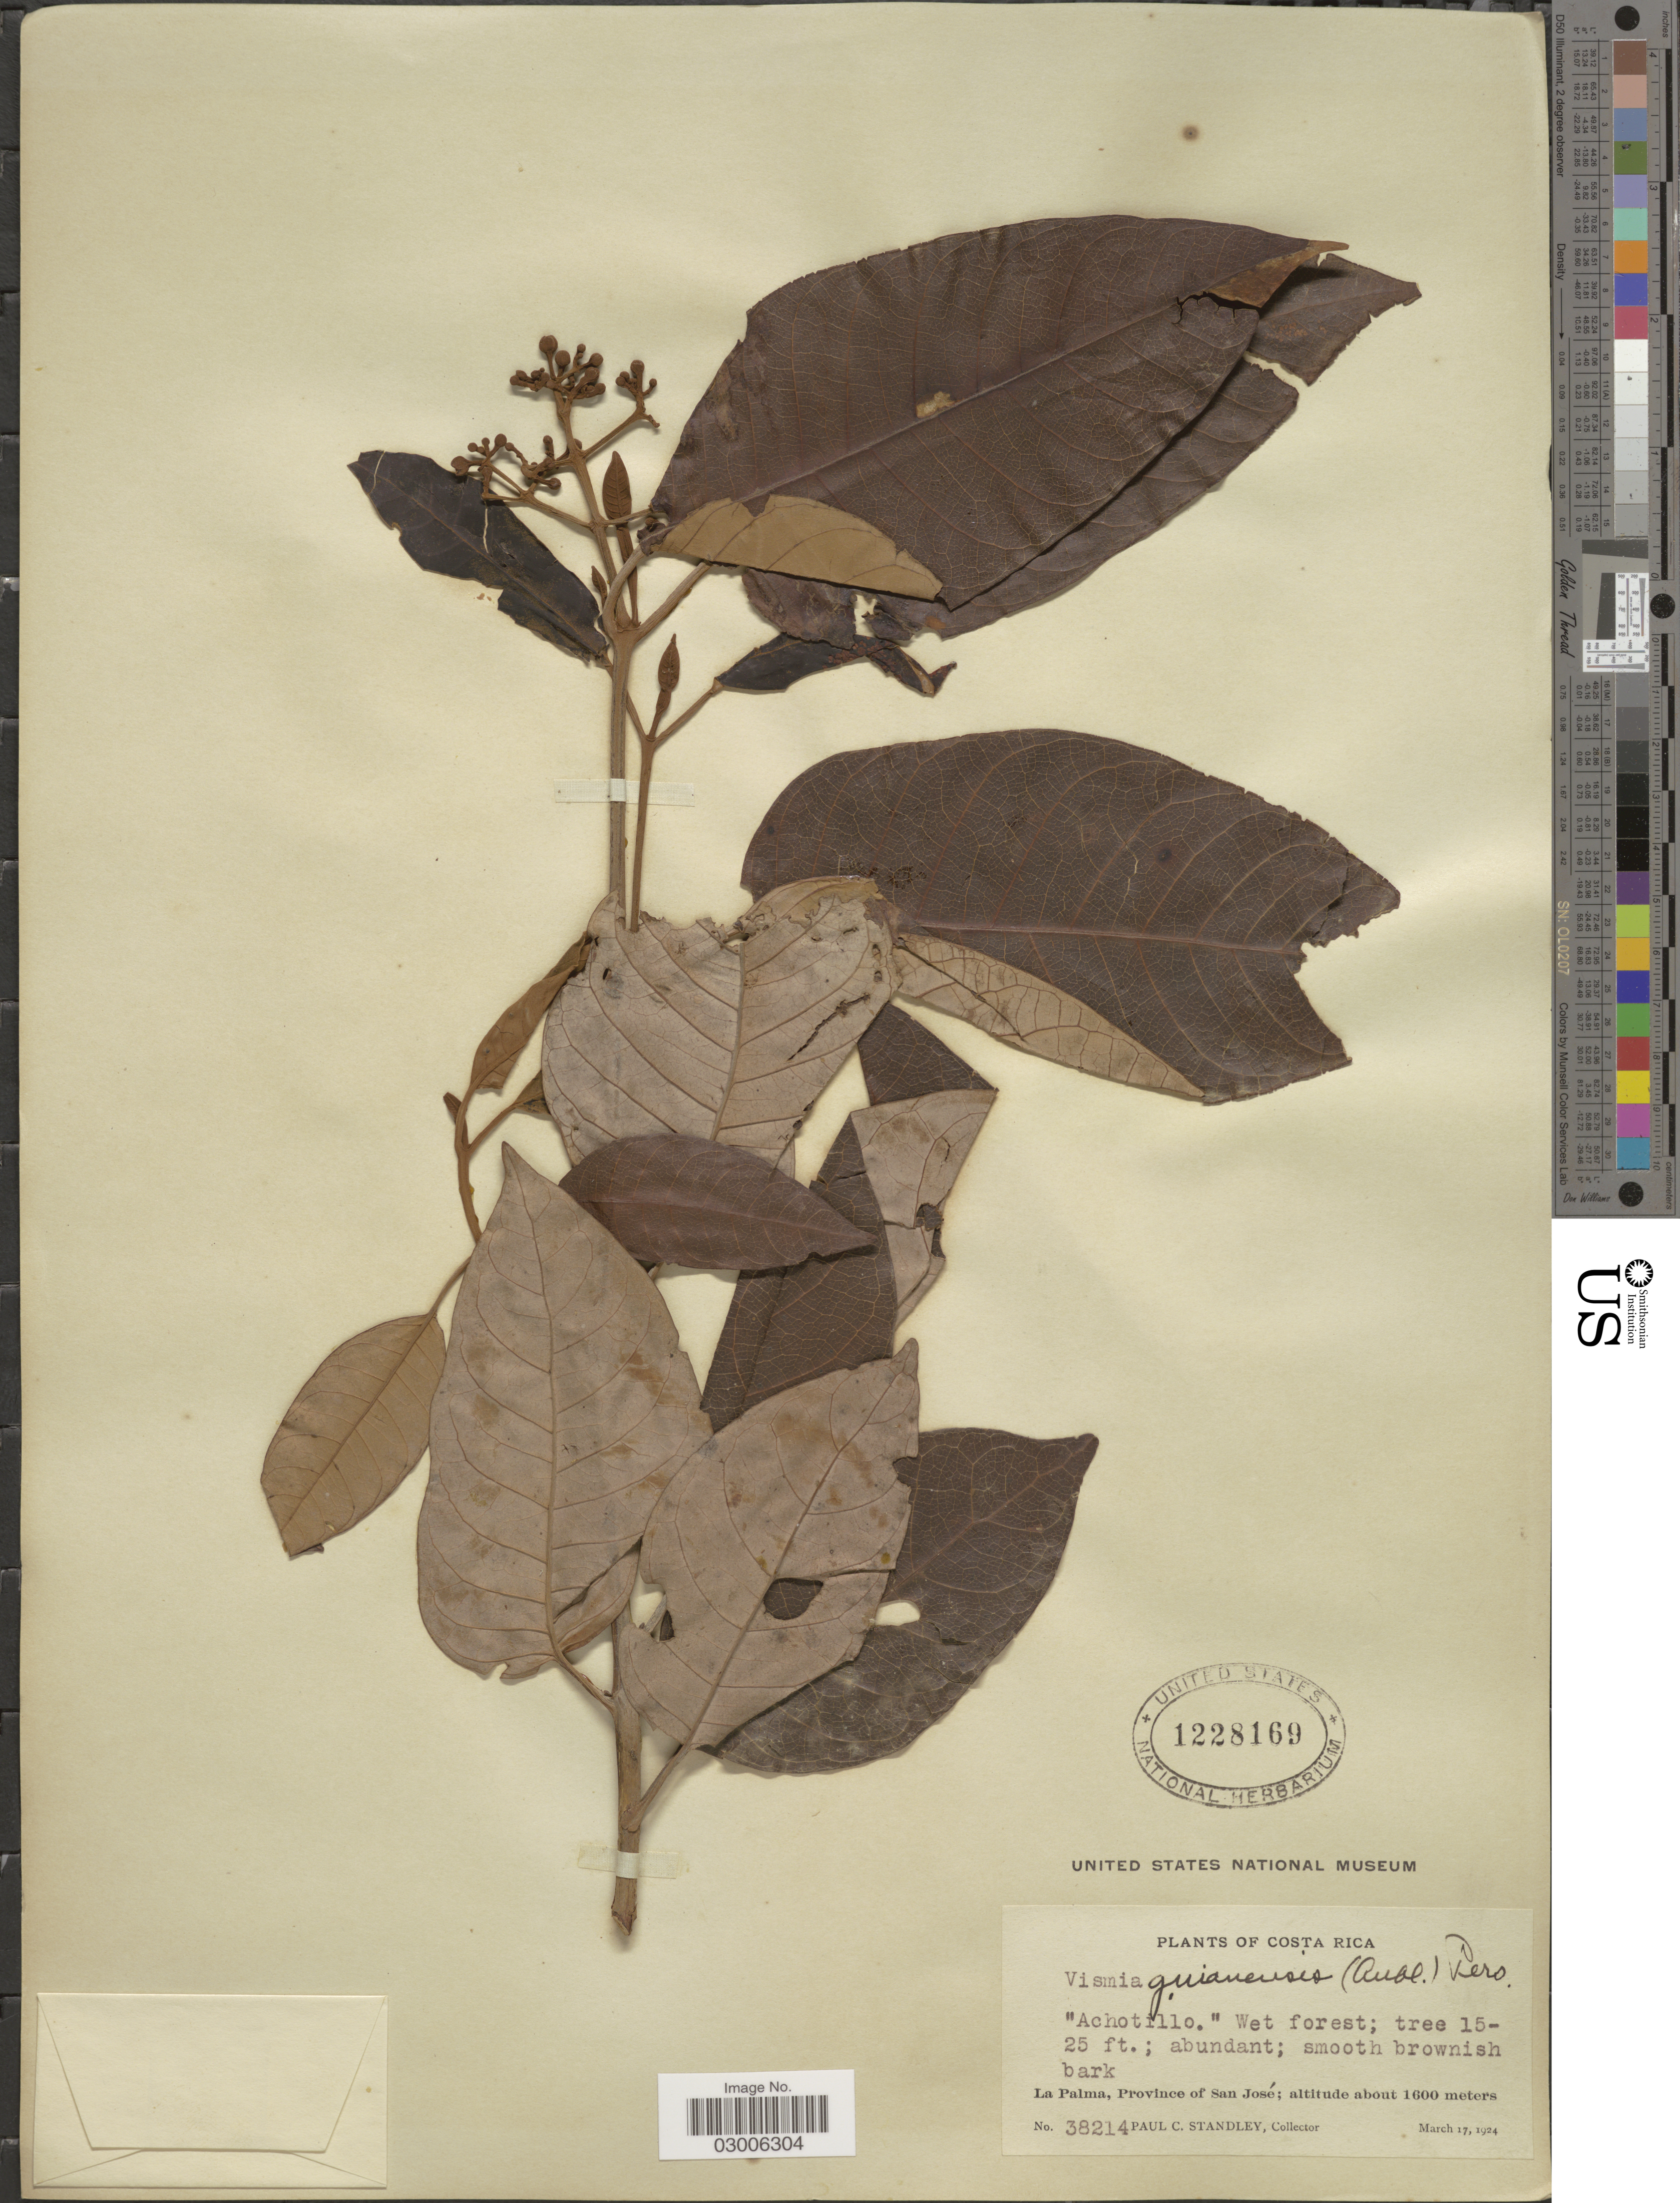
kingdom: Plantae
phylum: Tracheophyta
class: Magnoliopsida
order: Malpighiales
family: Hypericaceae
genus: Vismia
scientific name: Vismia guianensis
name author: (Aubl.) Pers.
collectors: P. C. Standley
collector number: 38214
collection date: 1924-03-17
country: Costa Rica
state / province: San José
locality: La Palma.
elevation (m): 1600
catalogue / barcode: US 1228169